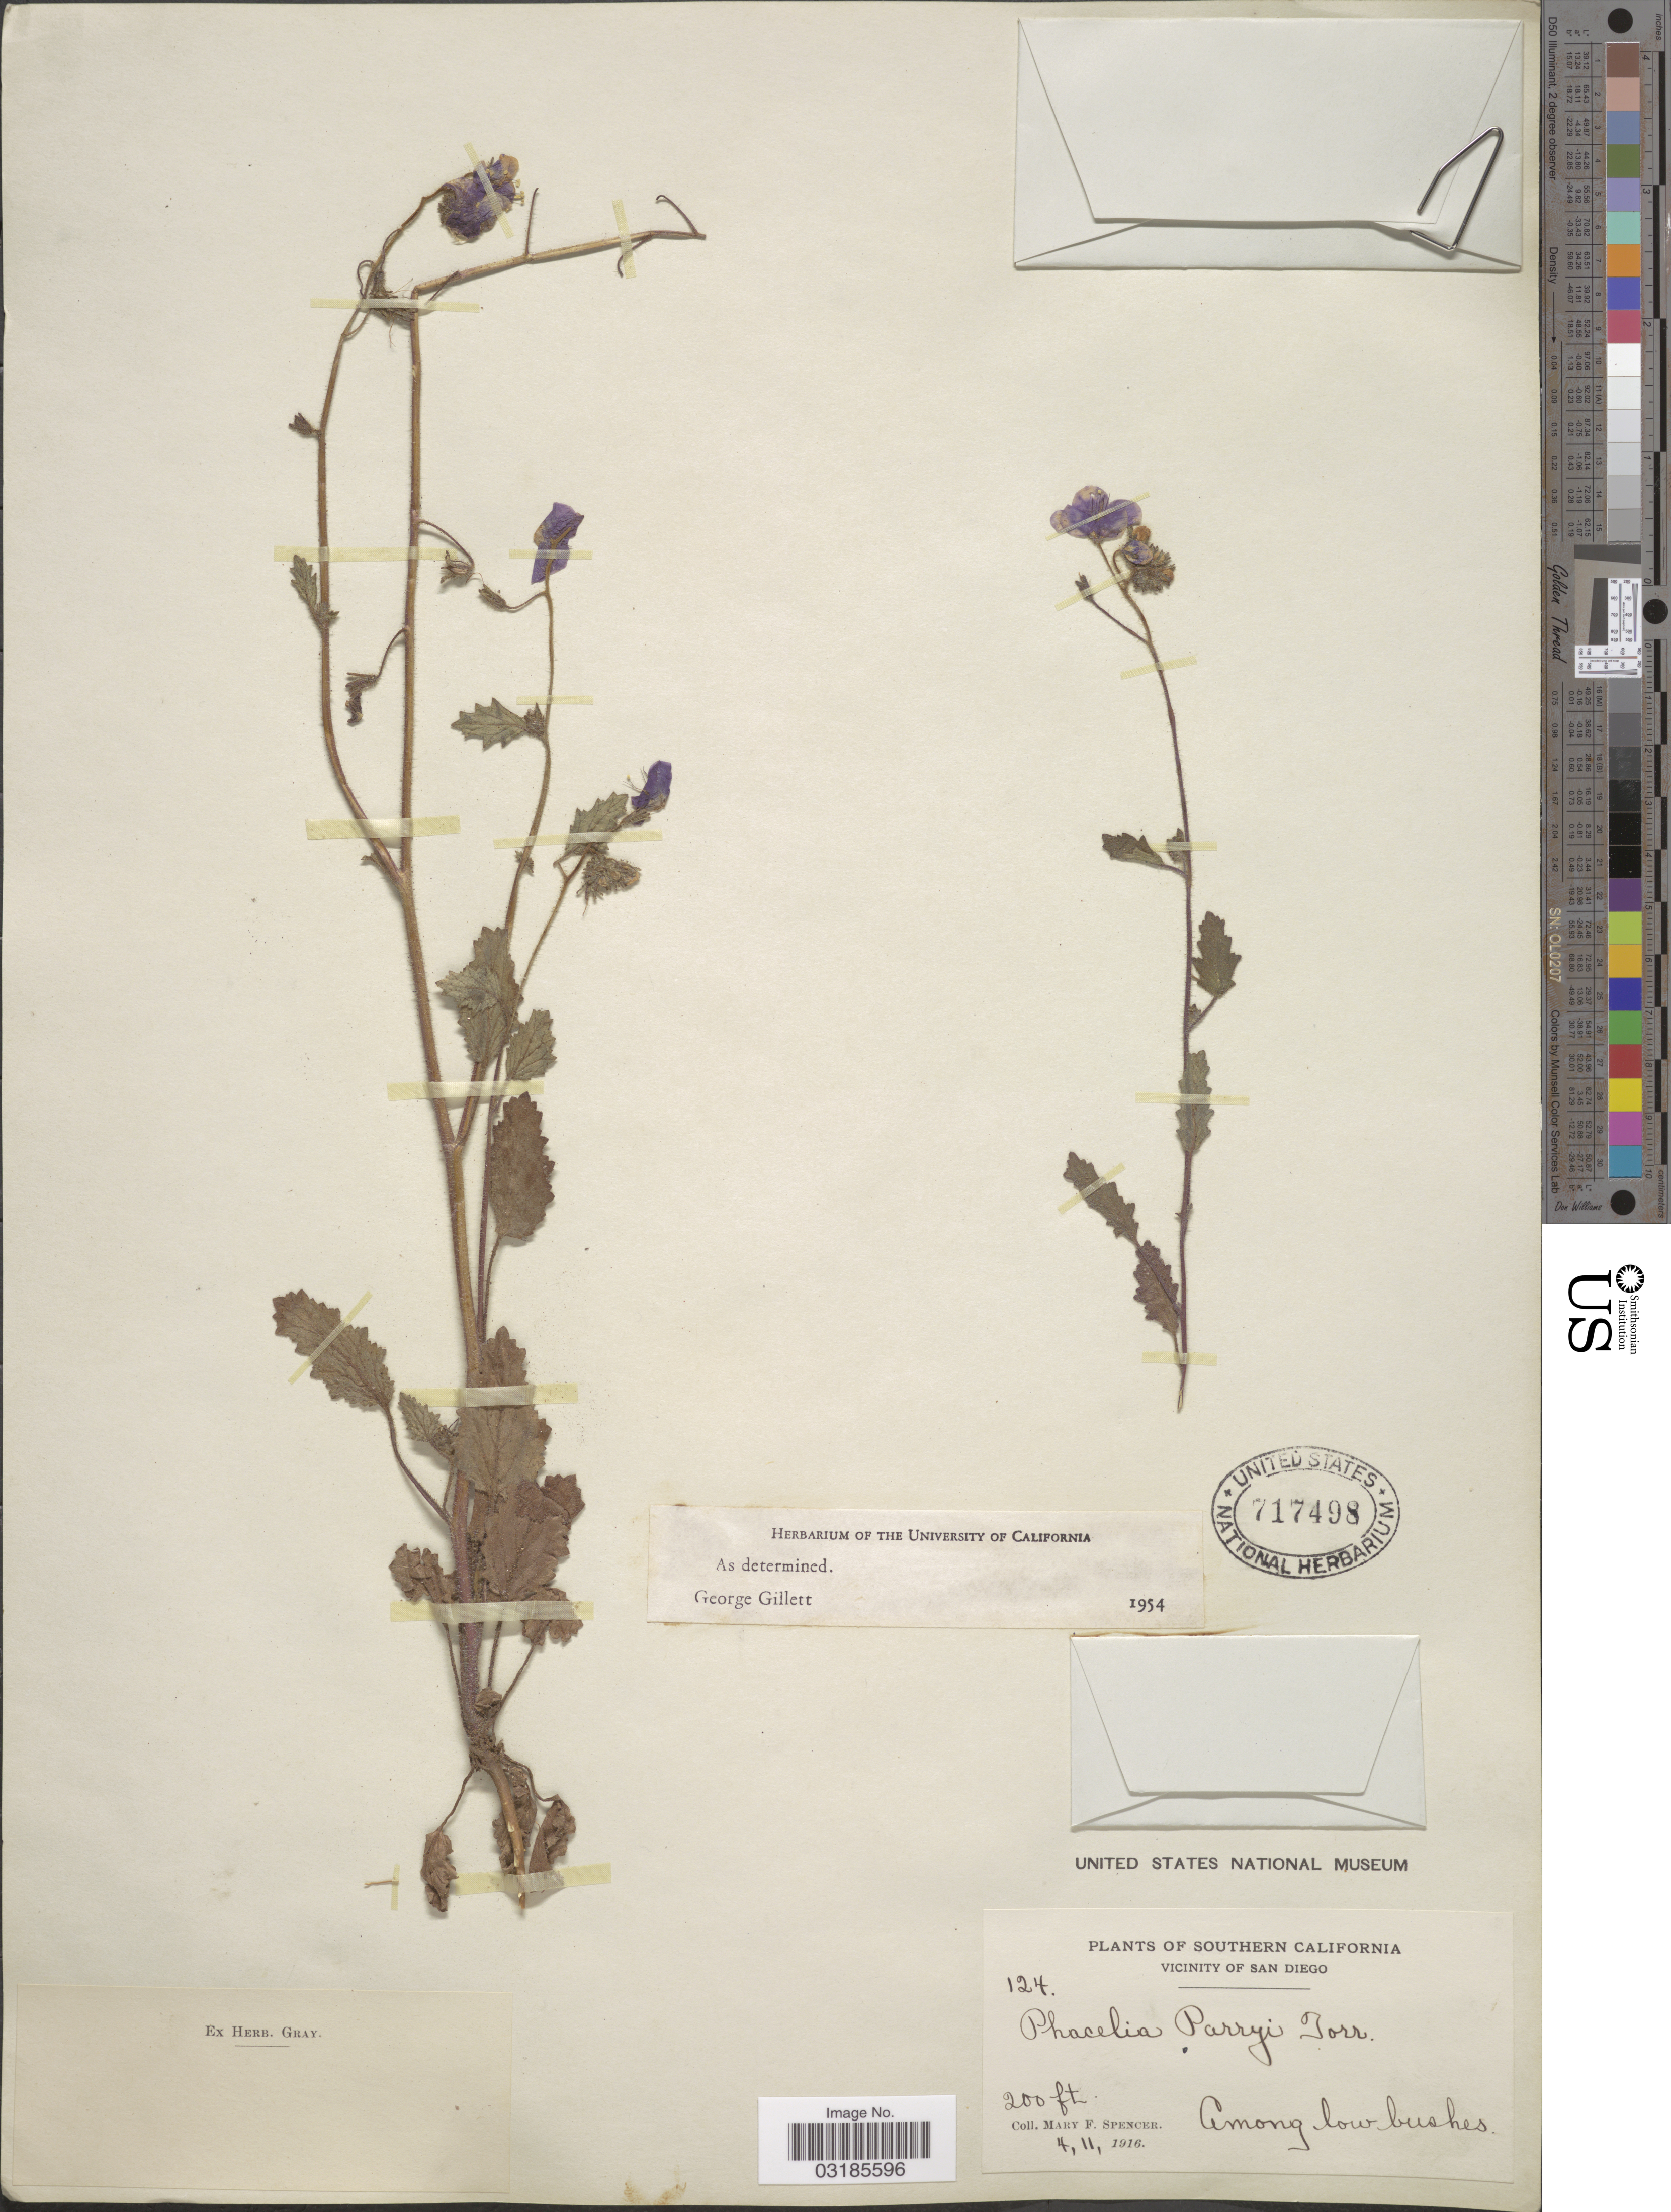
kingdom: Plantae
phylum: Tracheophyta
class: Magnoliopsida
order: Boraginales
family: Hydrophyllaceae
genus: Phacelia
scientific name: Phacelia parryi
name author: Torr. in Emory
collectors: M. Spencer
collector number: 124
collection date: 1916-04-11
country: United States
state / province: California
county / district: San Diego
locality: Southern California, Vicinity of San Diego.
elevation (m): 61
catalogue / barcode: US 717498